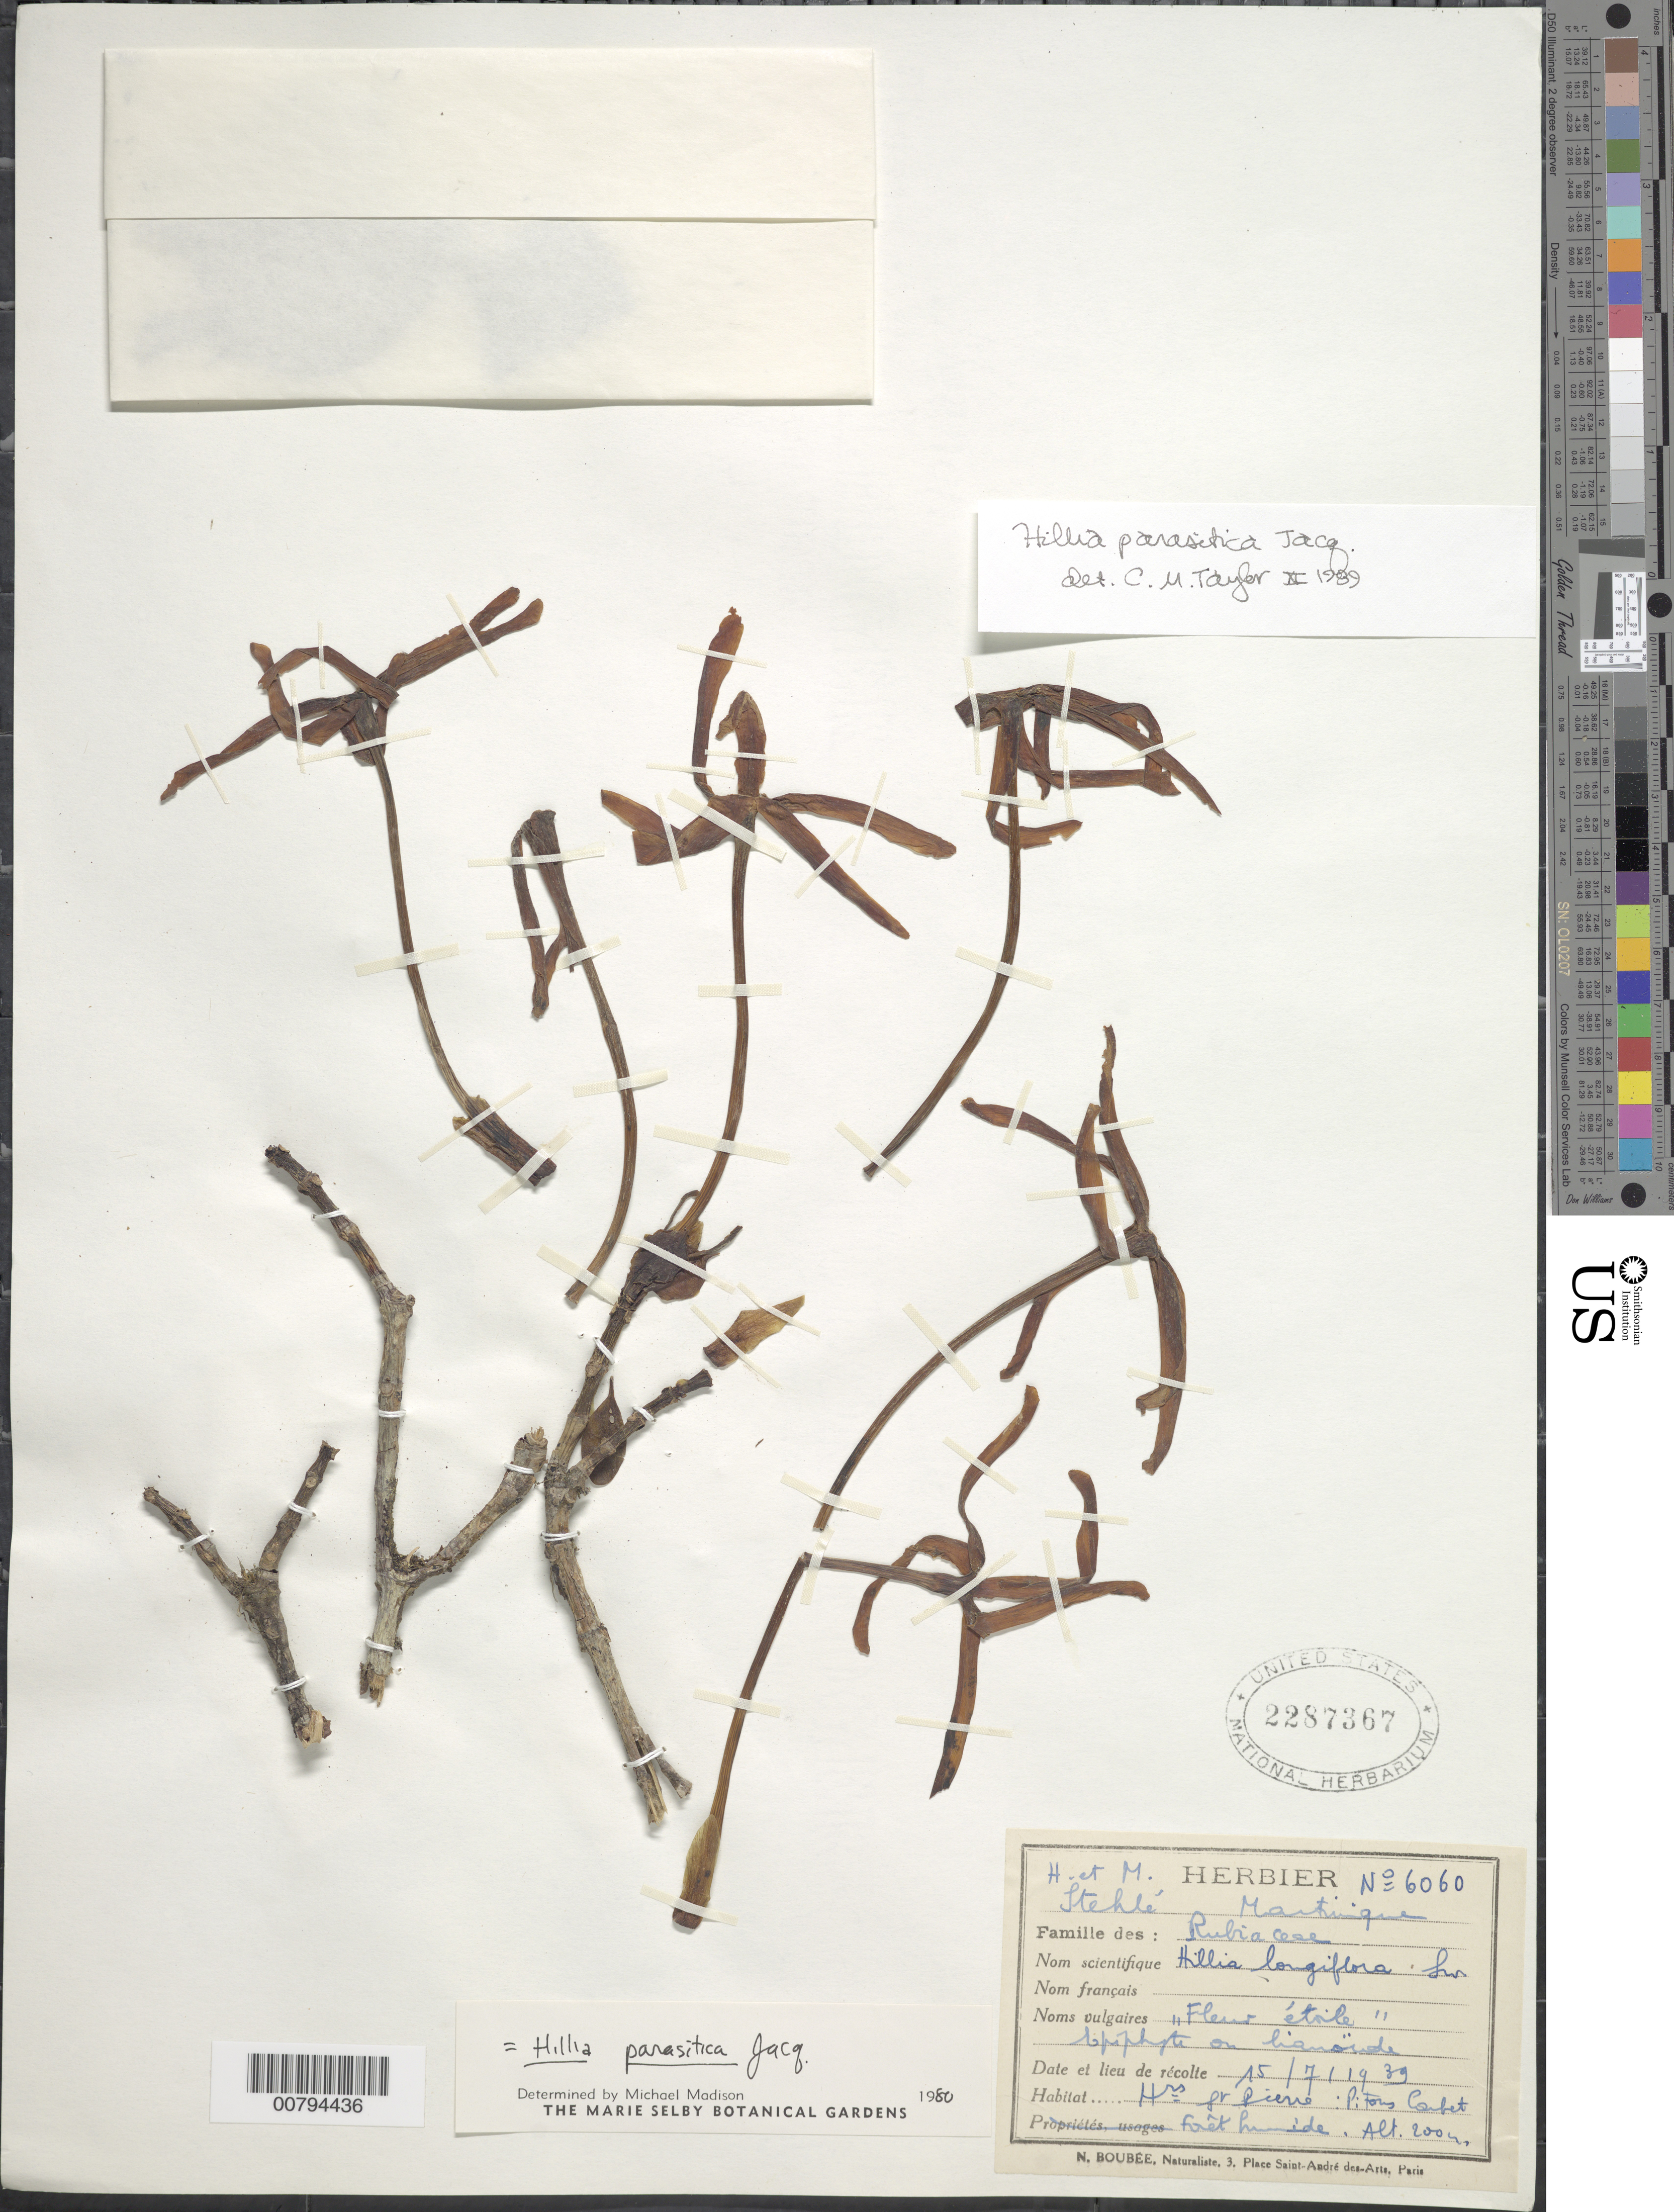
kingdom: Plantae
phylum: Tracheophyta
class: Magnoliopsida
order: Gentianales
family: Rubiaceae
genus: Hillia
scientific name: Hillia parasitica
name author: Jacq.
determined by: Madison, Michael T.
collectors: H. Stehlé & M. Stehlé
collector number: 6060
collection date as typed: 15 Jul 1939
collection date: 1939-07-15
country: Martinique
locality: Hrs fr Pierre; Pitos Carbet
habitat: Rainforest, on liano de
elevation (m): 200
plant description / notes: Common name: Fleur étoile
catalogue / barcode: US 2287367